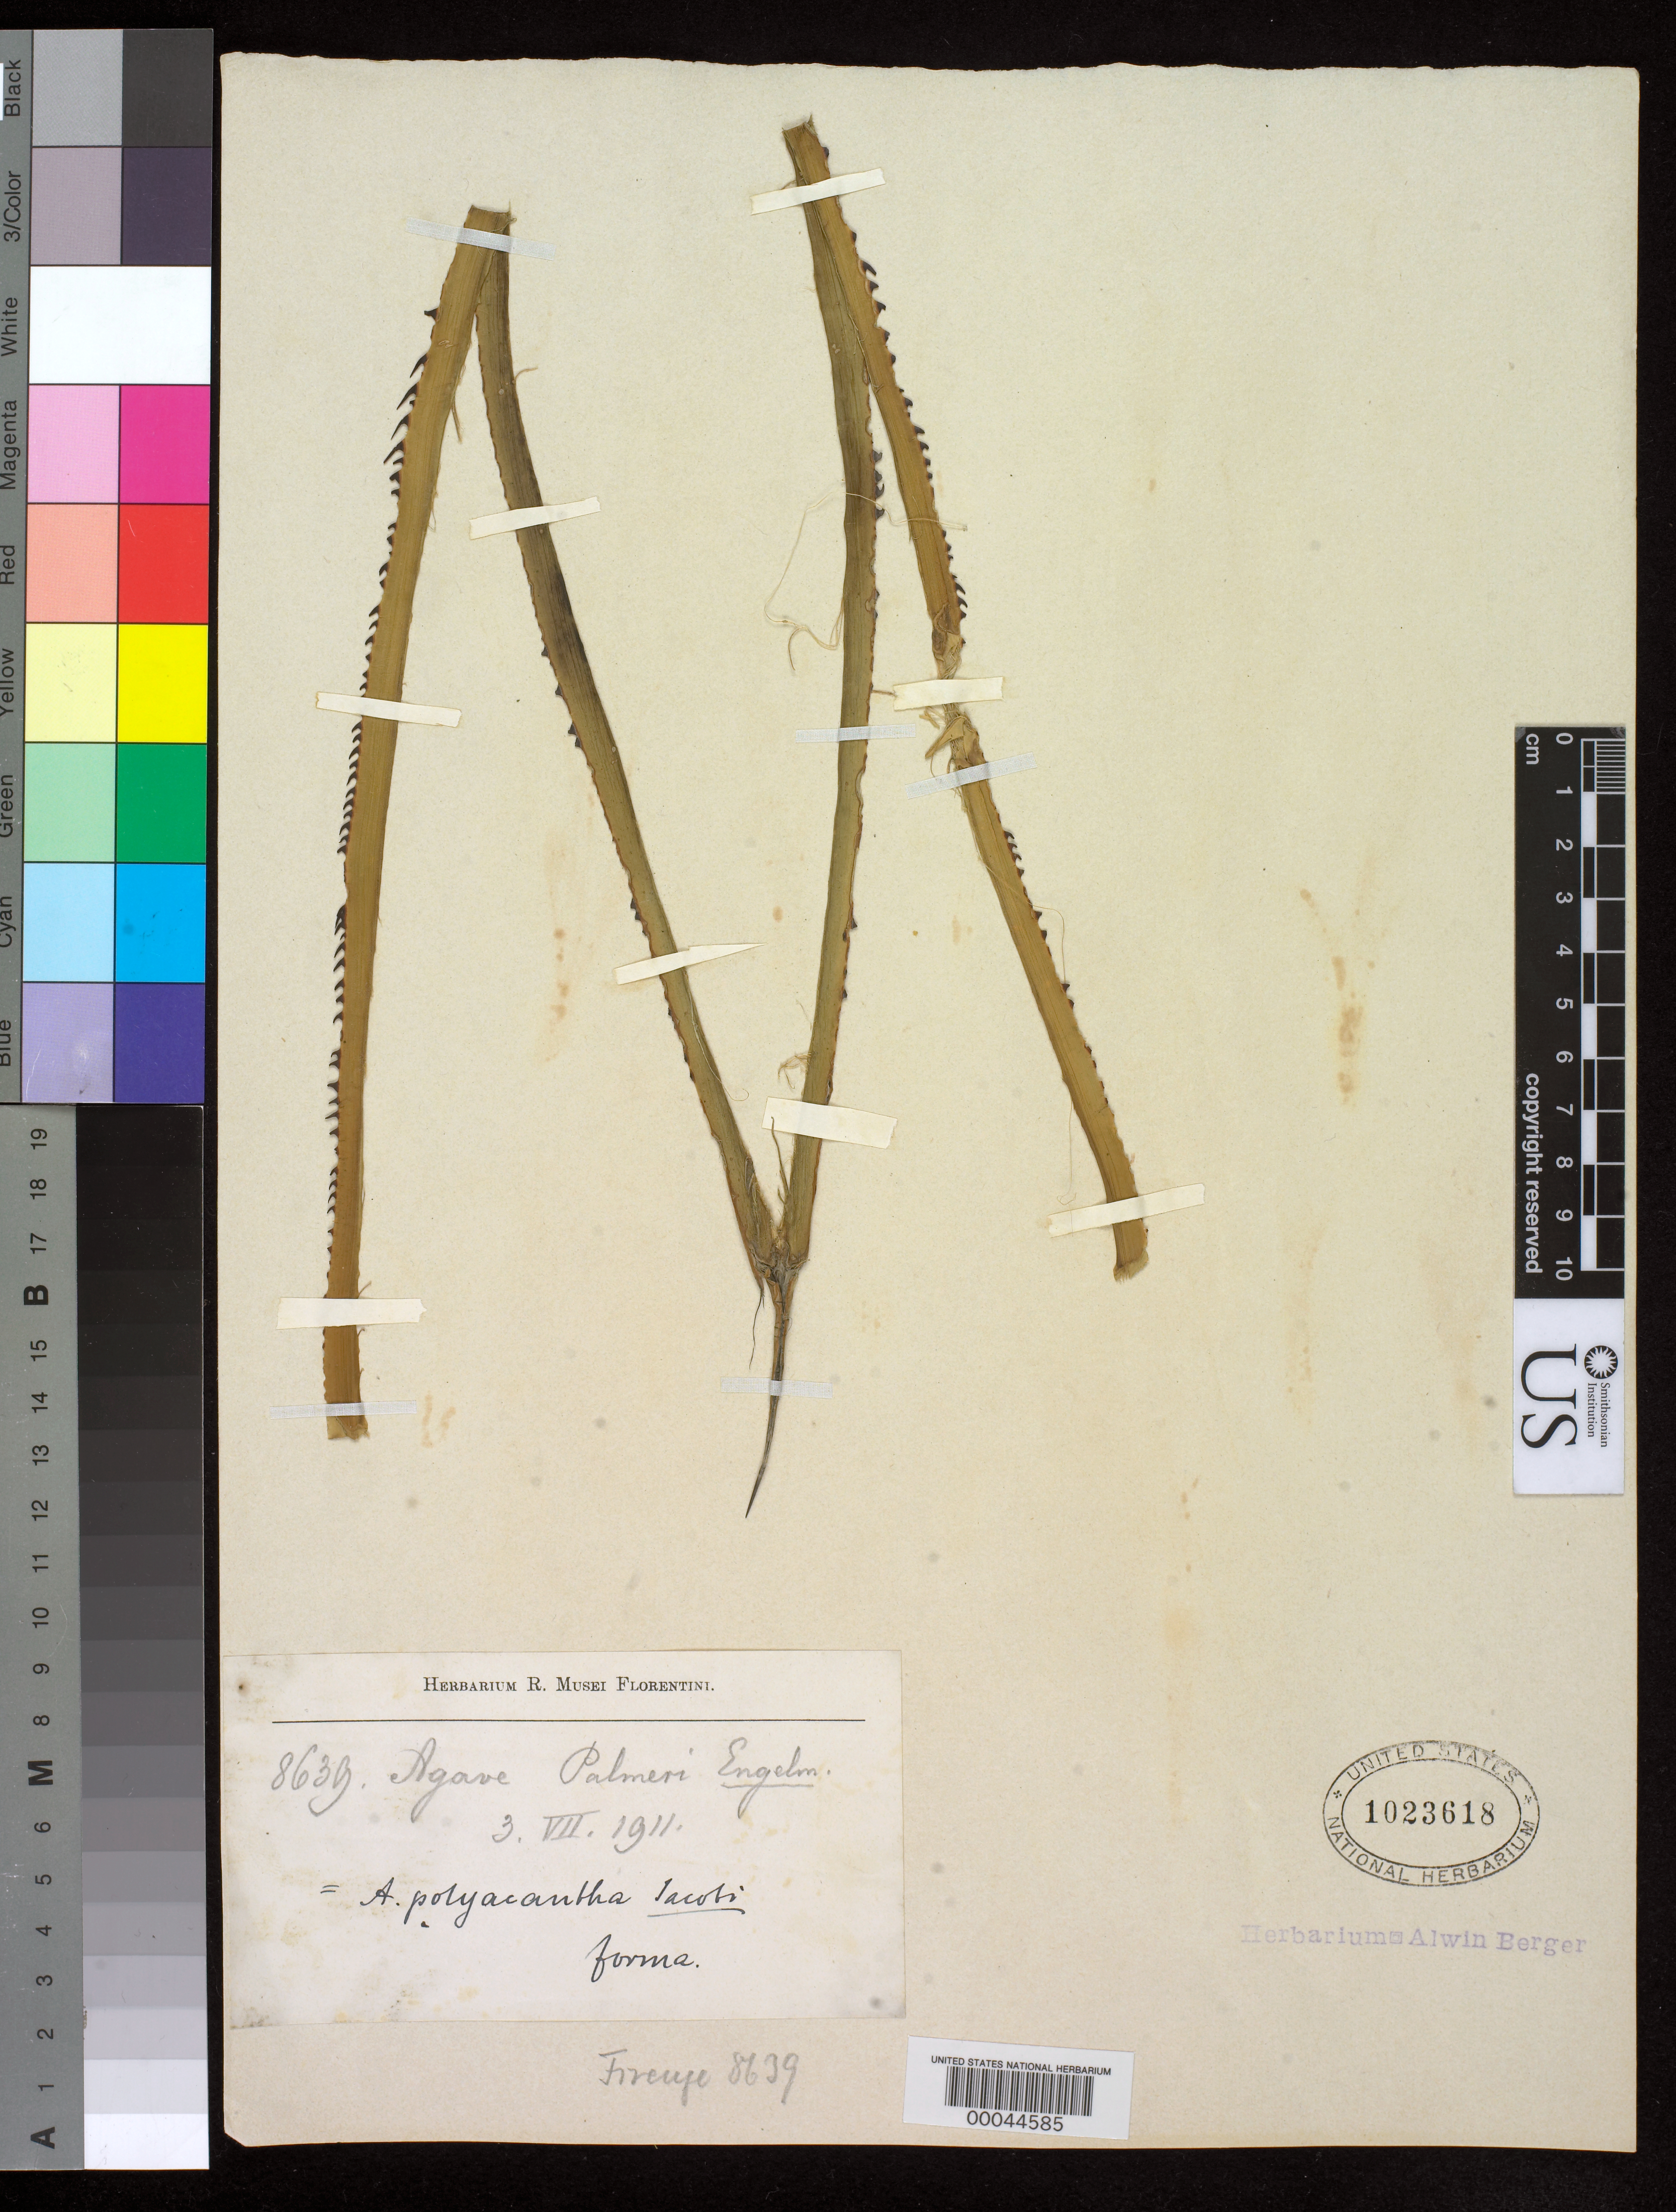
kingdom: Plantae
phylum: Tracheophyta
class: Liliopsida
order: Asparagales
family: Asparagaceae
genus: Agave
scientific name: Agave polyacantha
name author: Haw.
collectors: ex herb. A. Berger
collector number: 8639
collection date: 1909-06-02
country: Mexico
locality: Cultivated at La Mortola, Italy.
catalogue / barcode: US 1023618